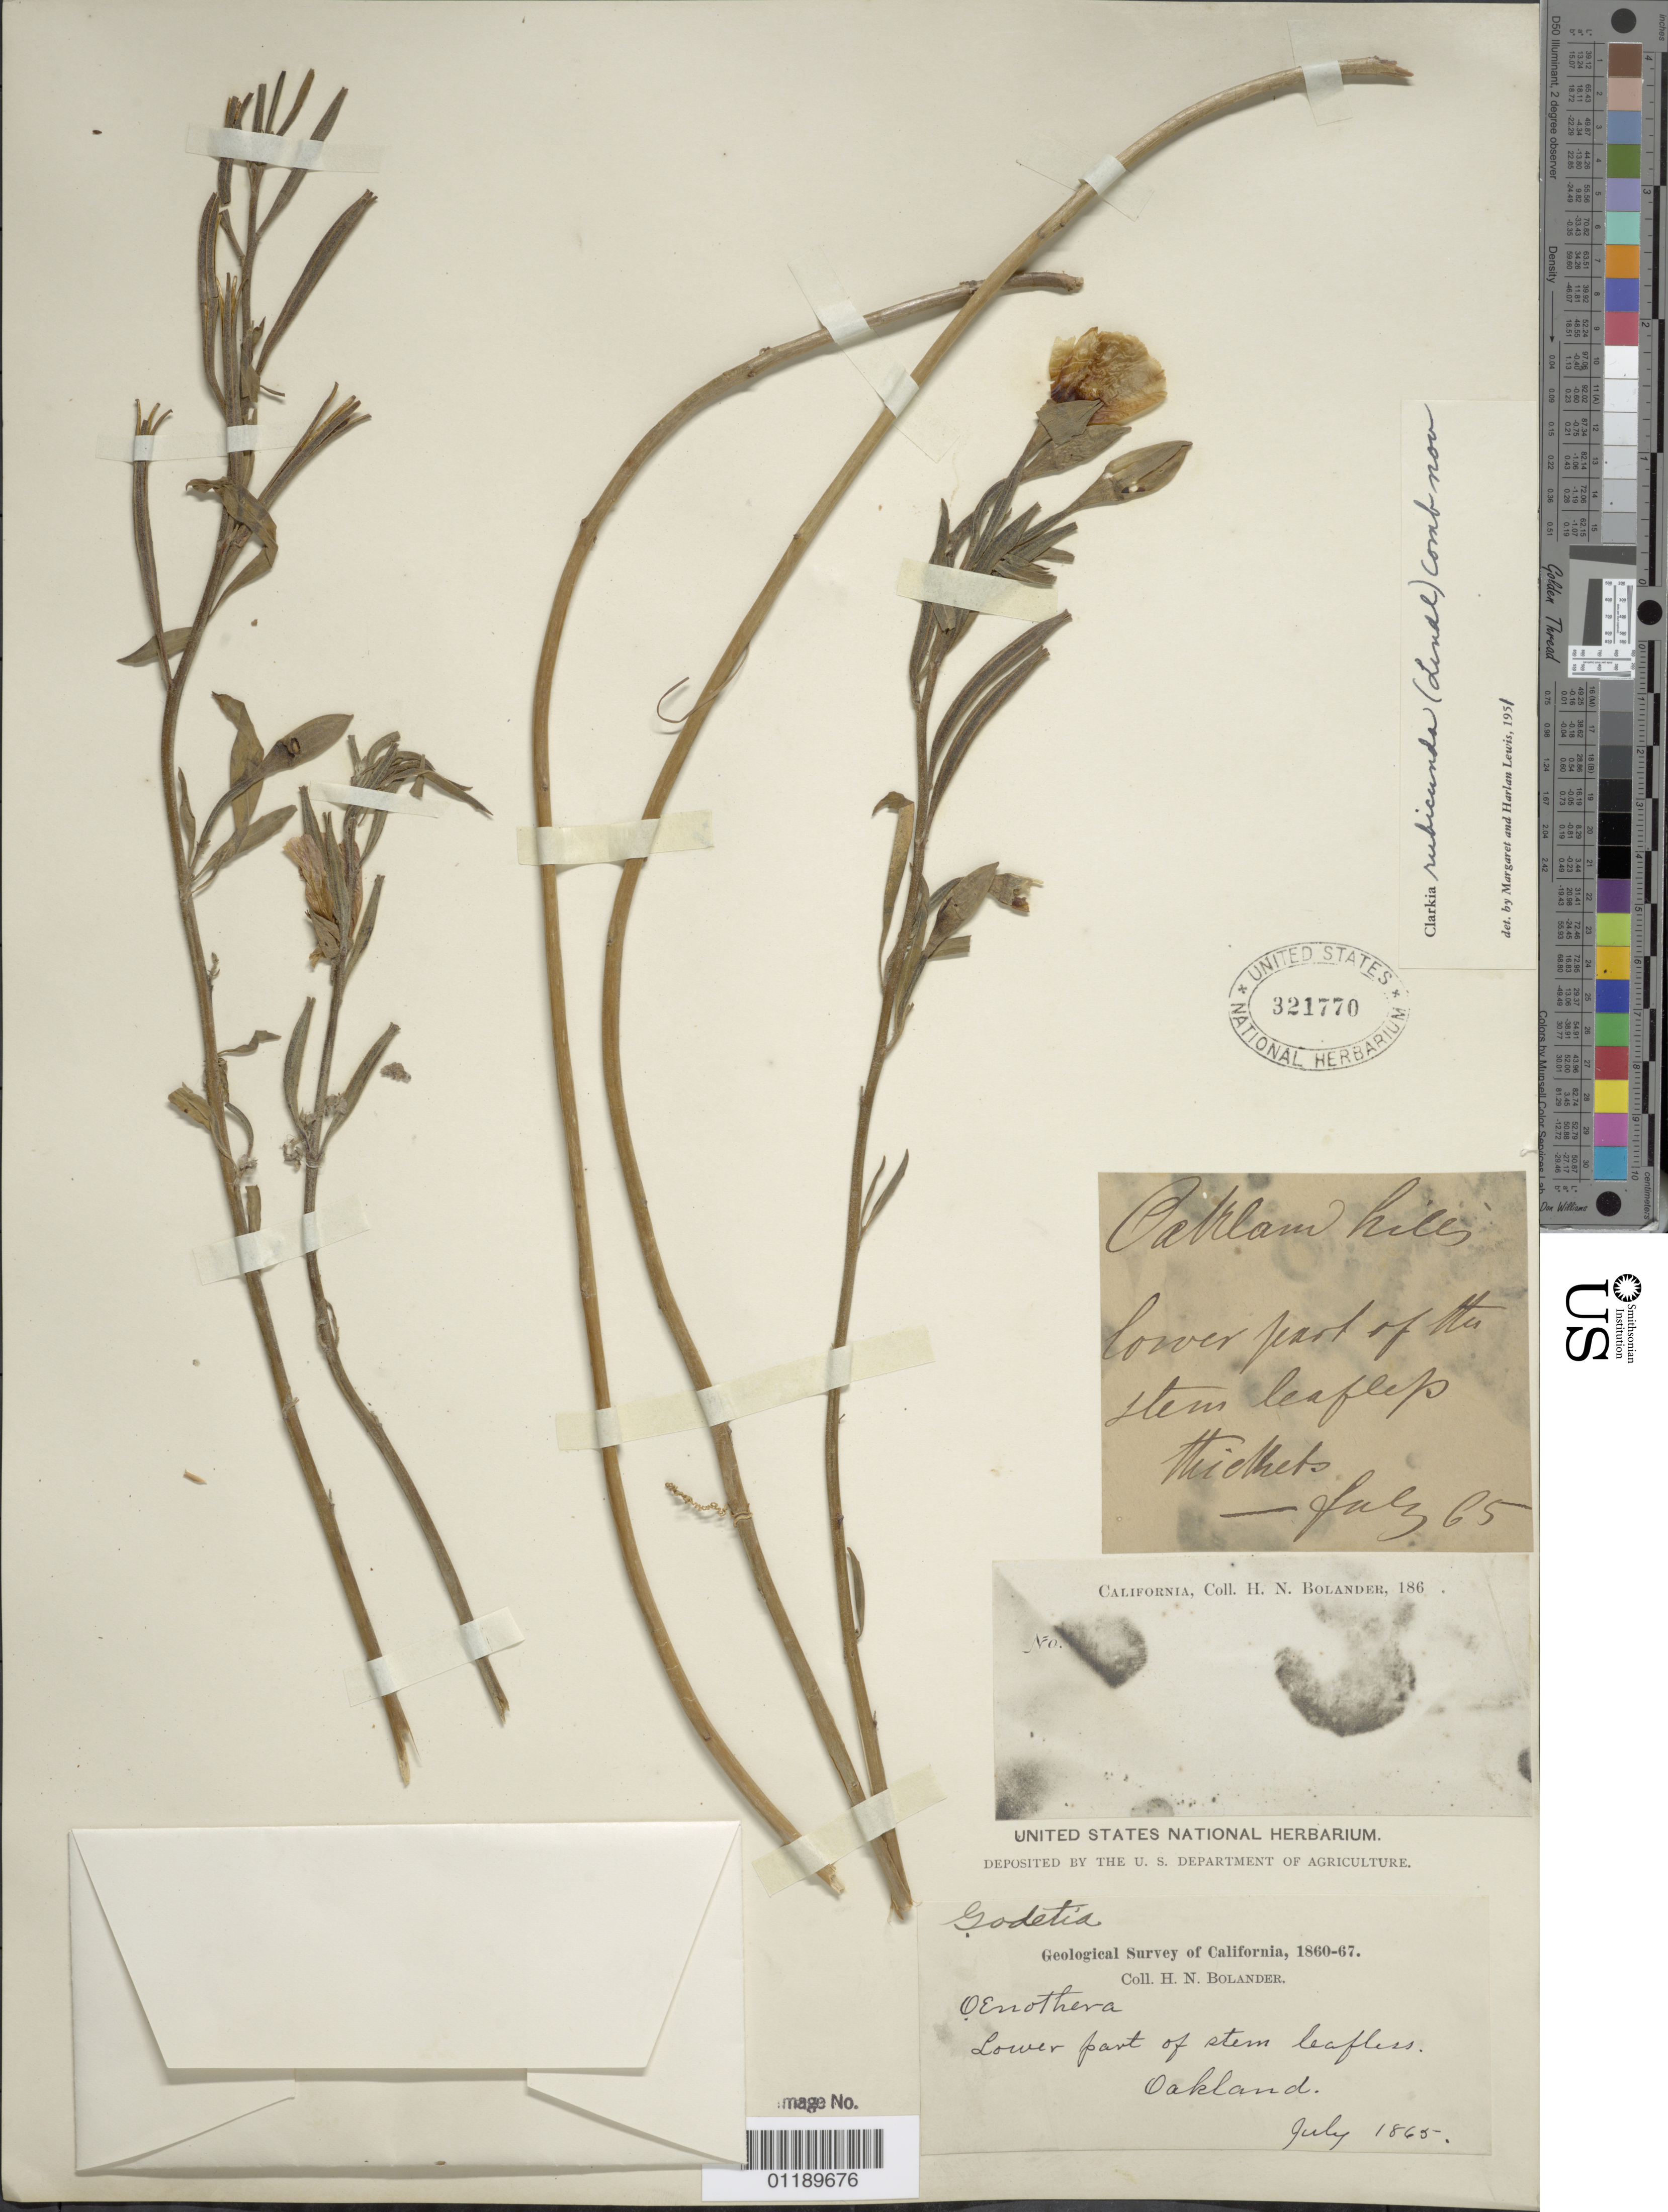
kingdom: Plantae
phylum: Tracheophyta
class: Magnoliopsida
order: Myrtales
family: Onagraceae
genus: Clarkia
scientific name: Clarkia rubicunda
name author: (Lindl.) F. H. Lewis & M.R. Lewis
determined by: Lewis, --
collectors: H. Bolander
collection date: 1865-07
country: United States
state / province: California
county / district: Alameda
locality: Oakland Hills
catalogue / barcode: US 321770